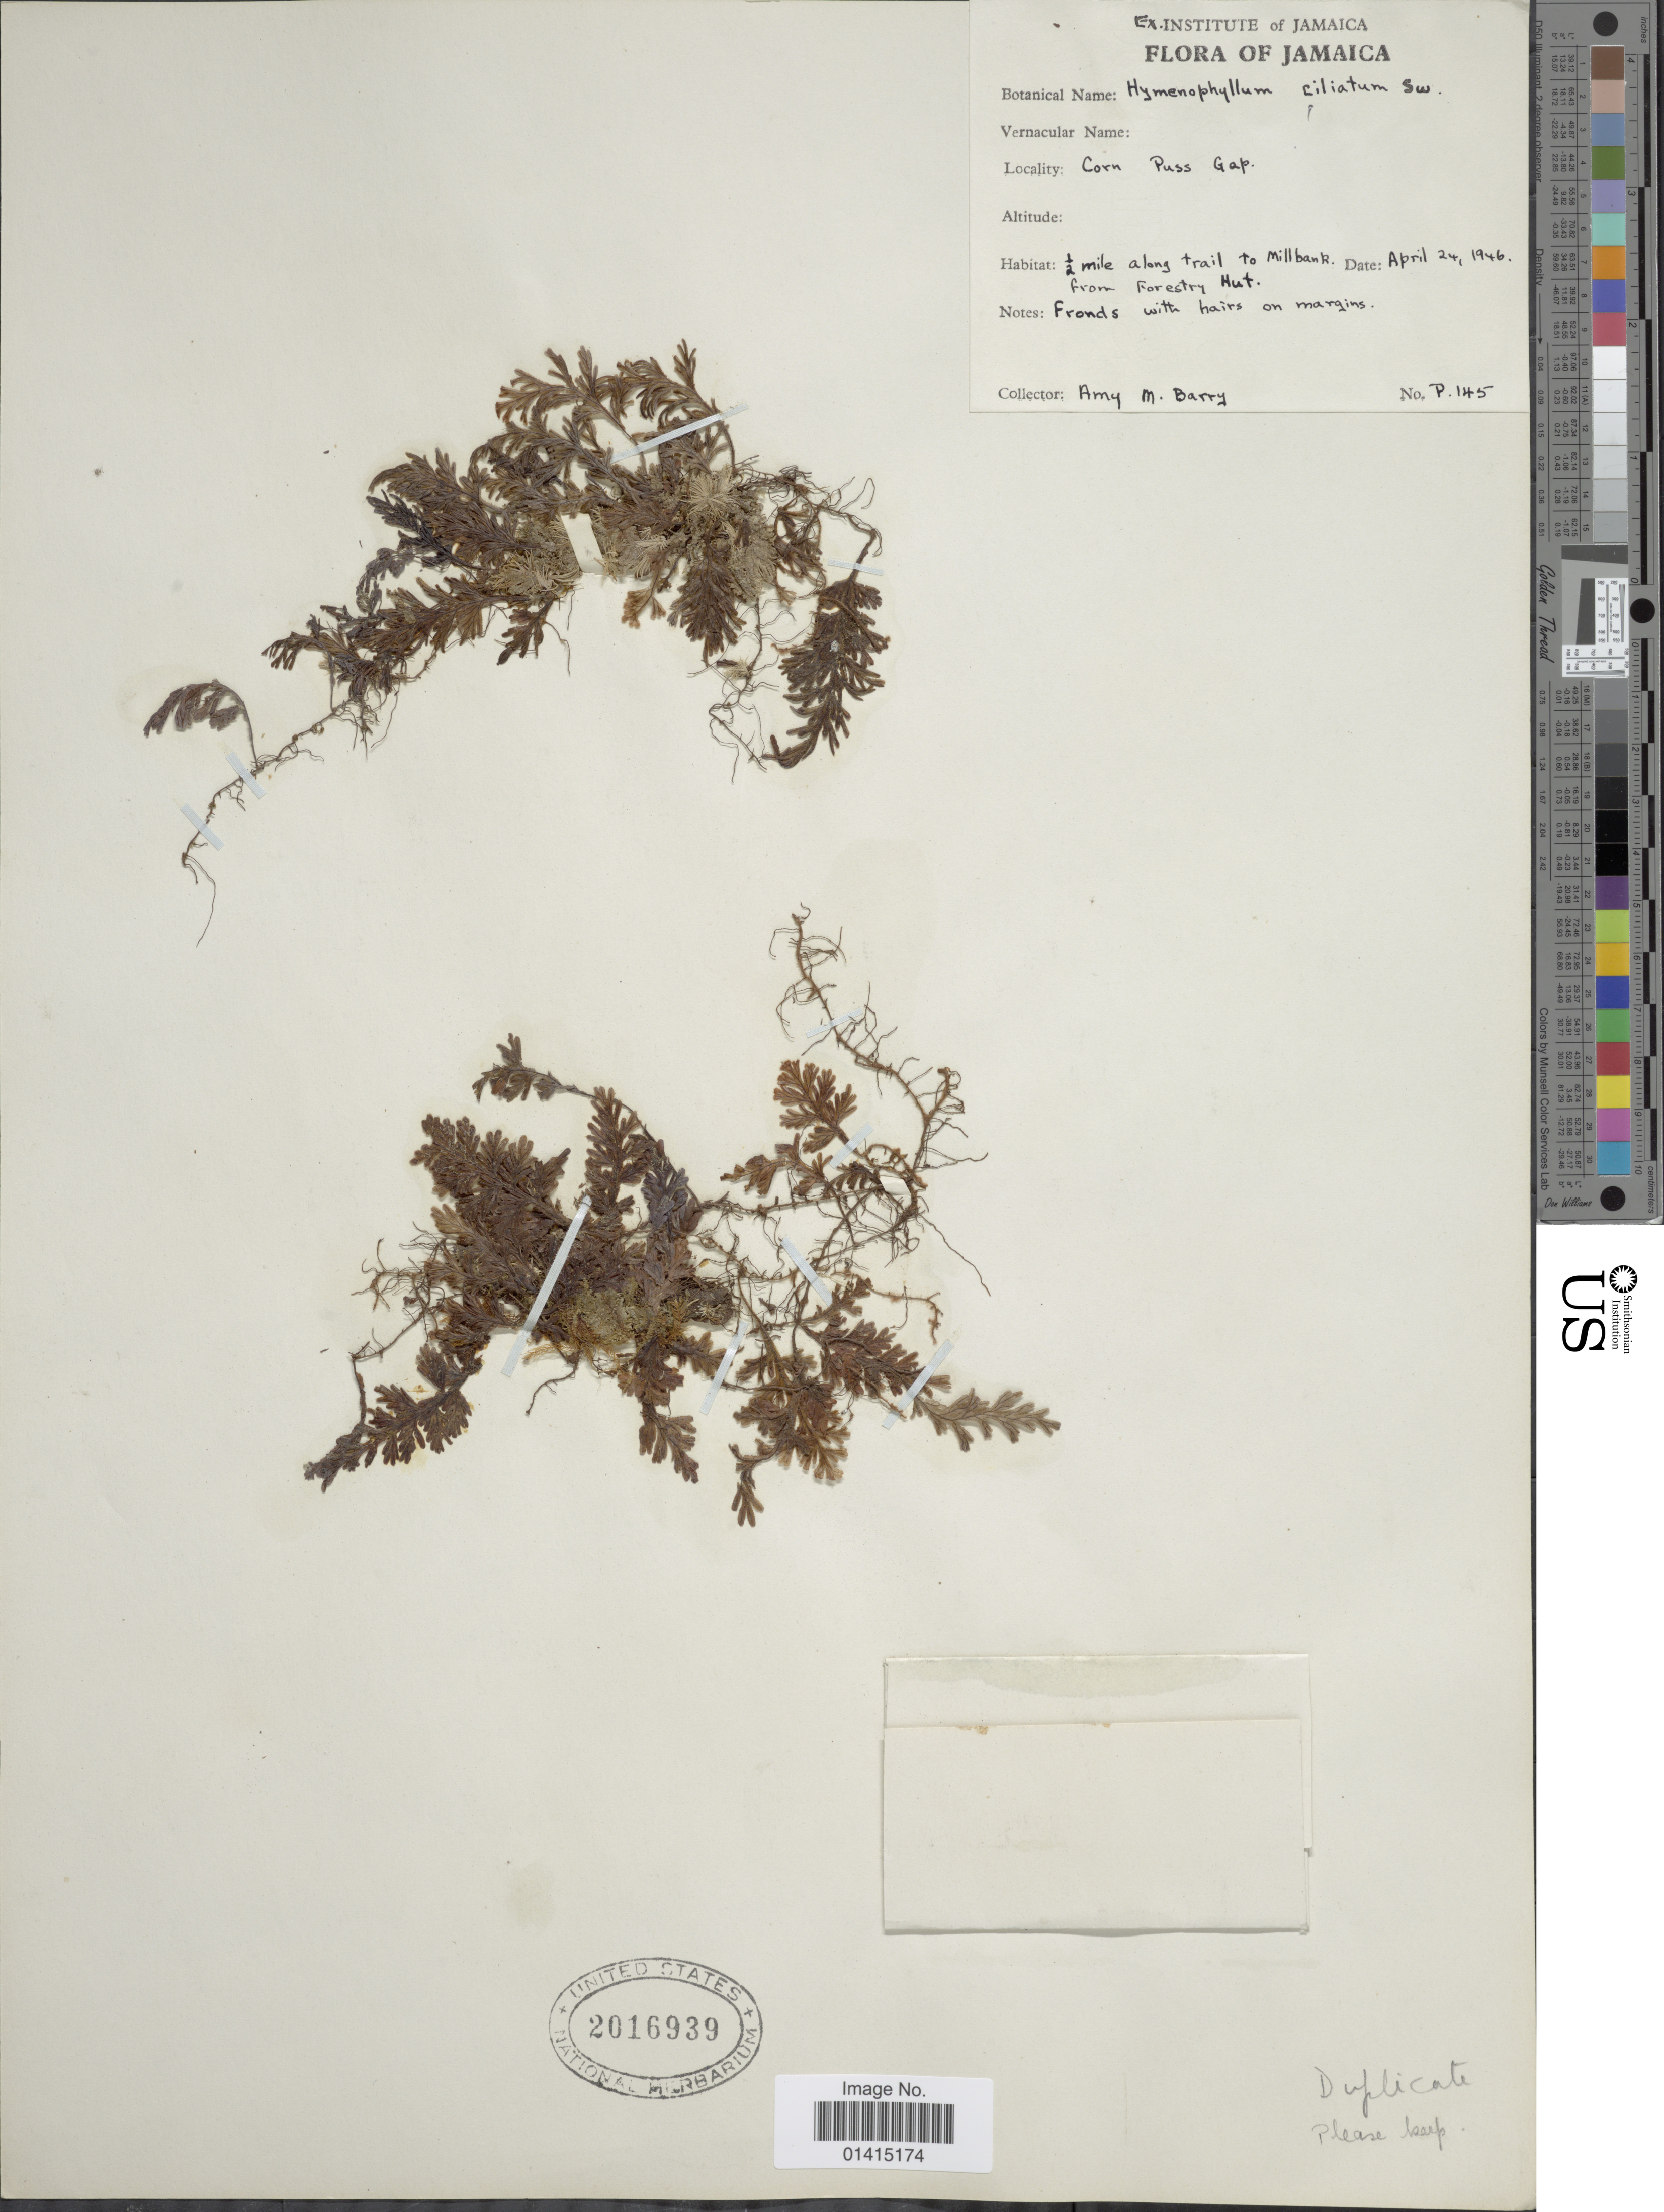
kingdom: Plantae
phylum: Tracheophyta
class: Polypodiopsida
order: Hymenophyllales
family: Hymenophyllaceae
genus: Hymenophyllum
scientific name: Hymenophyllum hirsutum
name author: (L.) Sw.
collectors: A. Barry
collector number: P145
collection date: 1946-04-24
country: Jamaica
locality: Jamaica, Corn Puss Gap, 1/2 mile along trail from forestry hut to millbank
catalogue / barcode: US 2016939